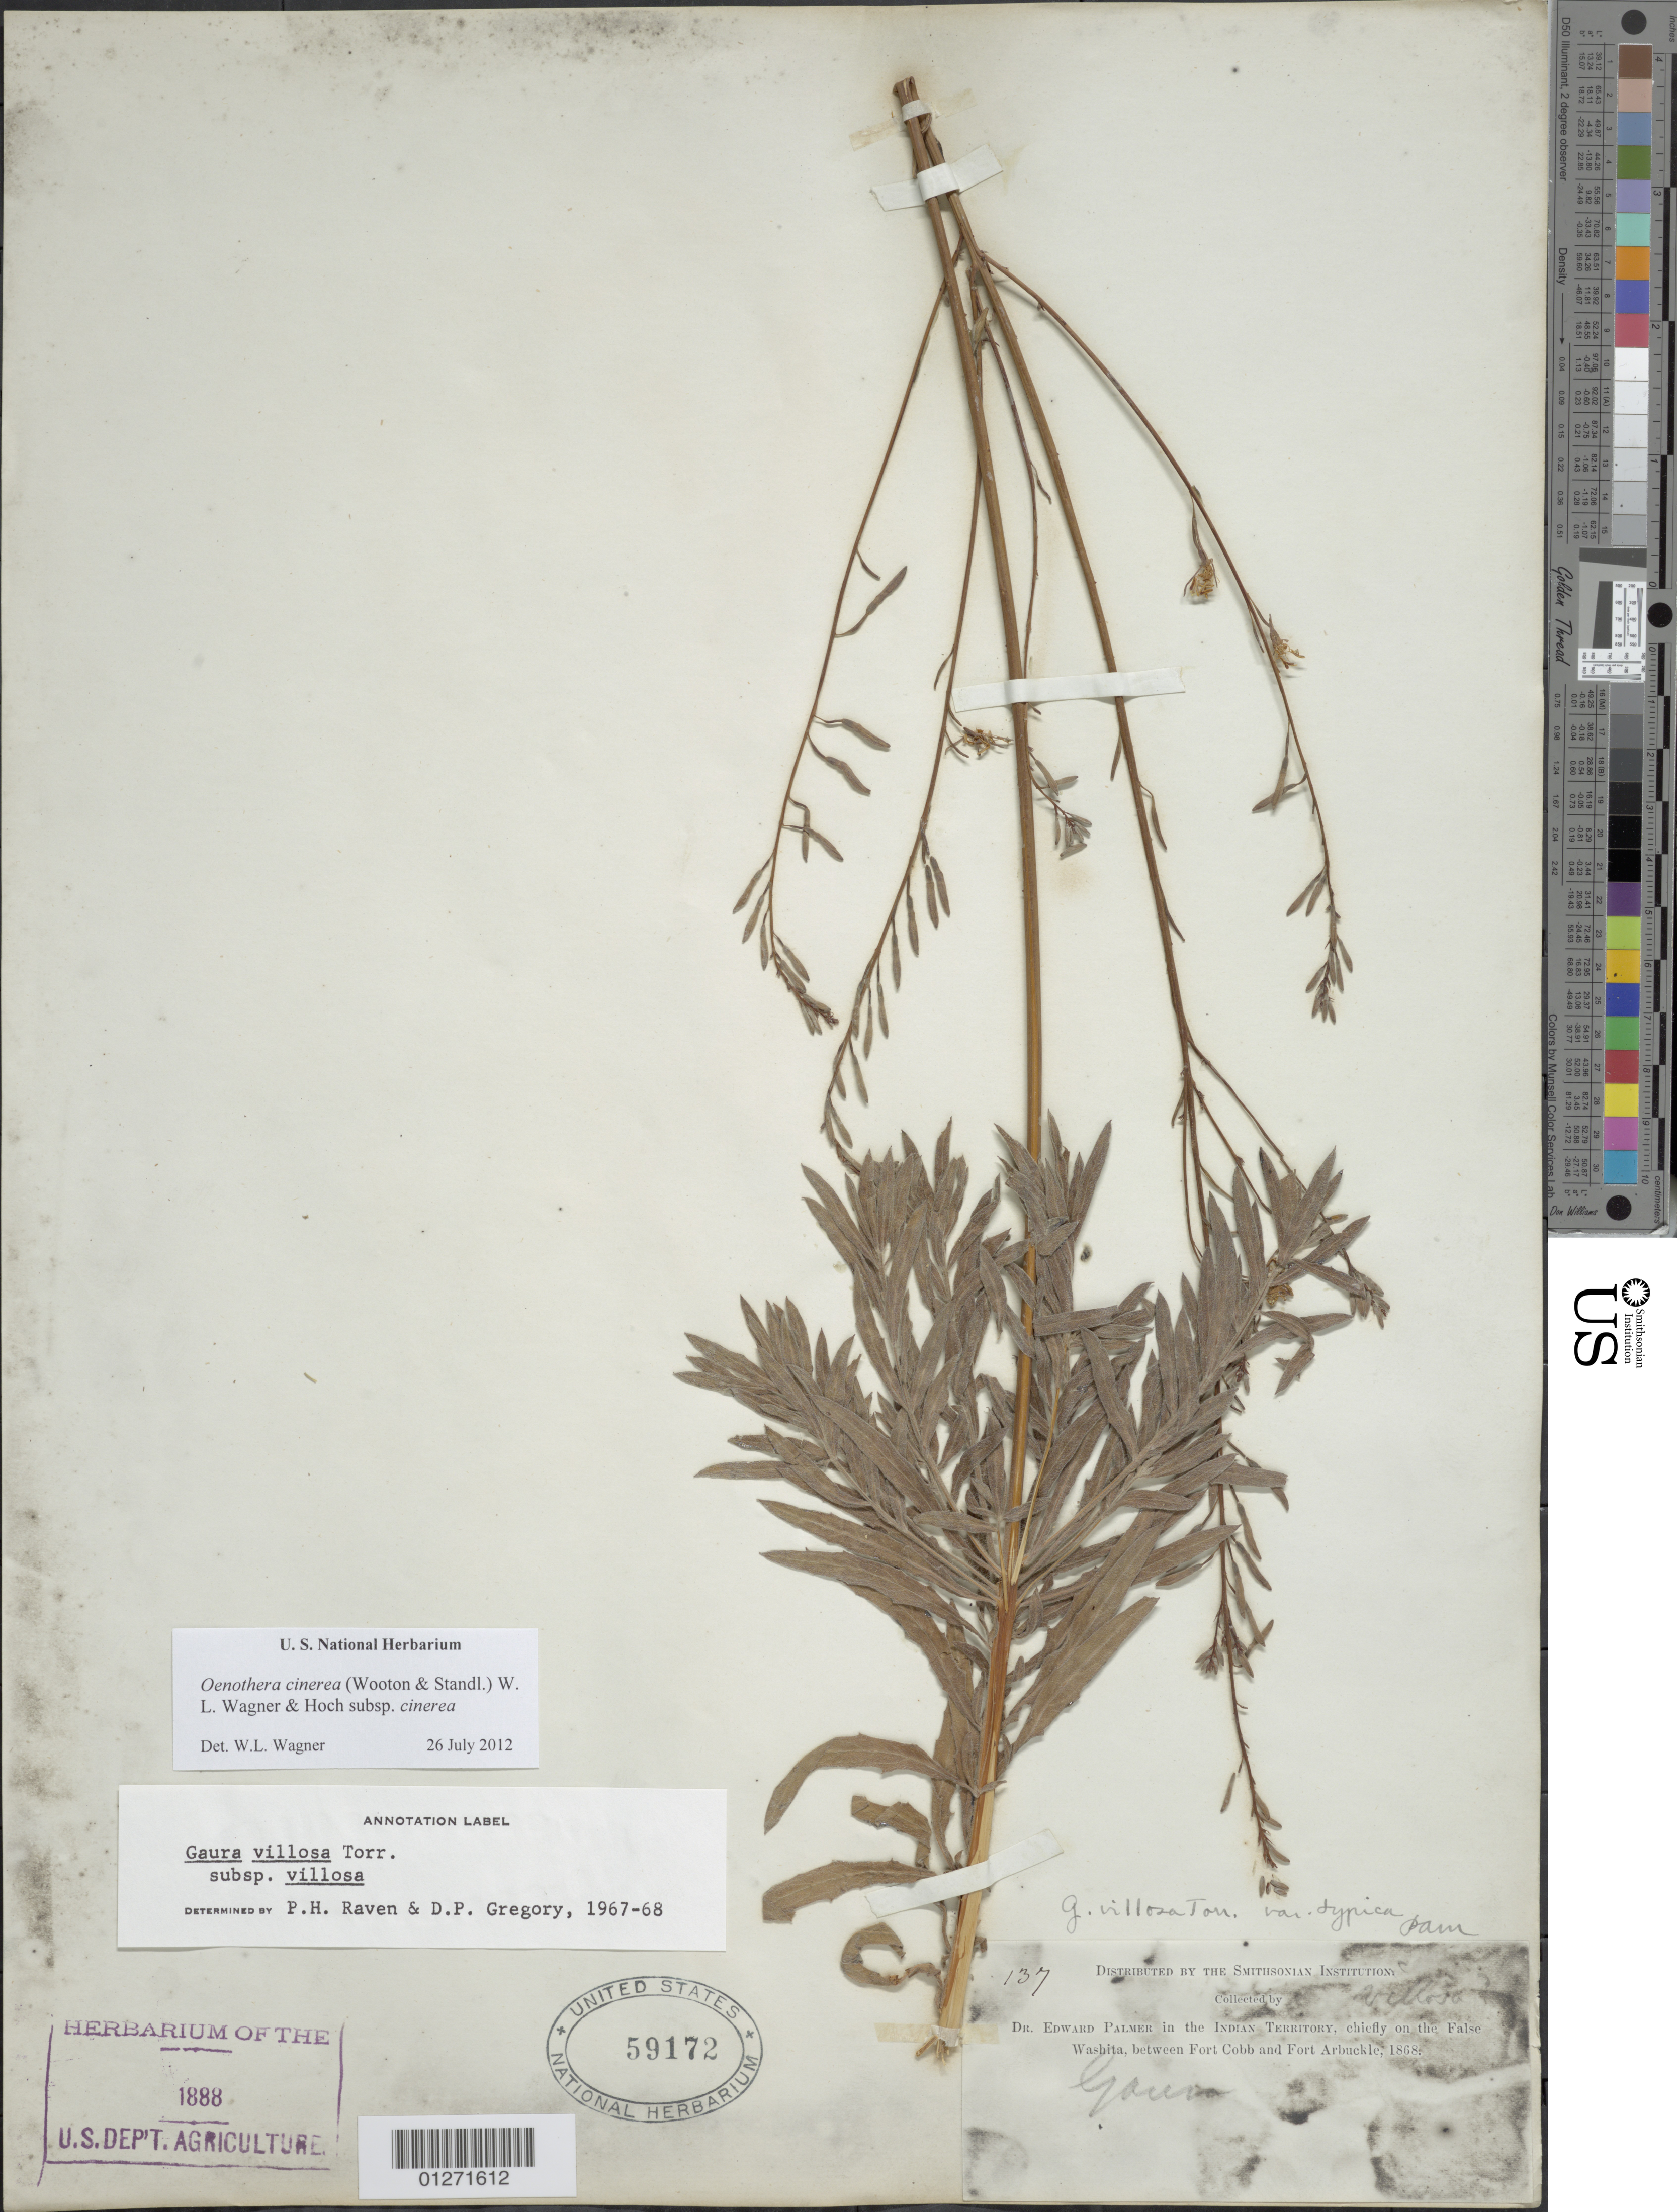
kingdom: Plantae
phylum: Tracheophyta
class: Magnoliopsida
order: Myrtales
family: Onagraceae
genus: Oenothera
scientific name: Oenothera cinerea subsp. cinerea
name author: (Wooton & Standl.) W.L. Wagner & Hoch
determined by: Wagner, W. L., (BOT), Smithsonian Institution - National Museum of Natural History (UNITED STATES)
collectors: E. Palmer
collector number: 137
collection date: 1868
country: United States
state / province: Oklahoma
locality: Indian Territory, chiefly on the False Washita, between Fort Cobb and Fort Arbuckle.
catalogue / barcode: US 59172